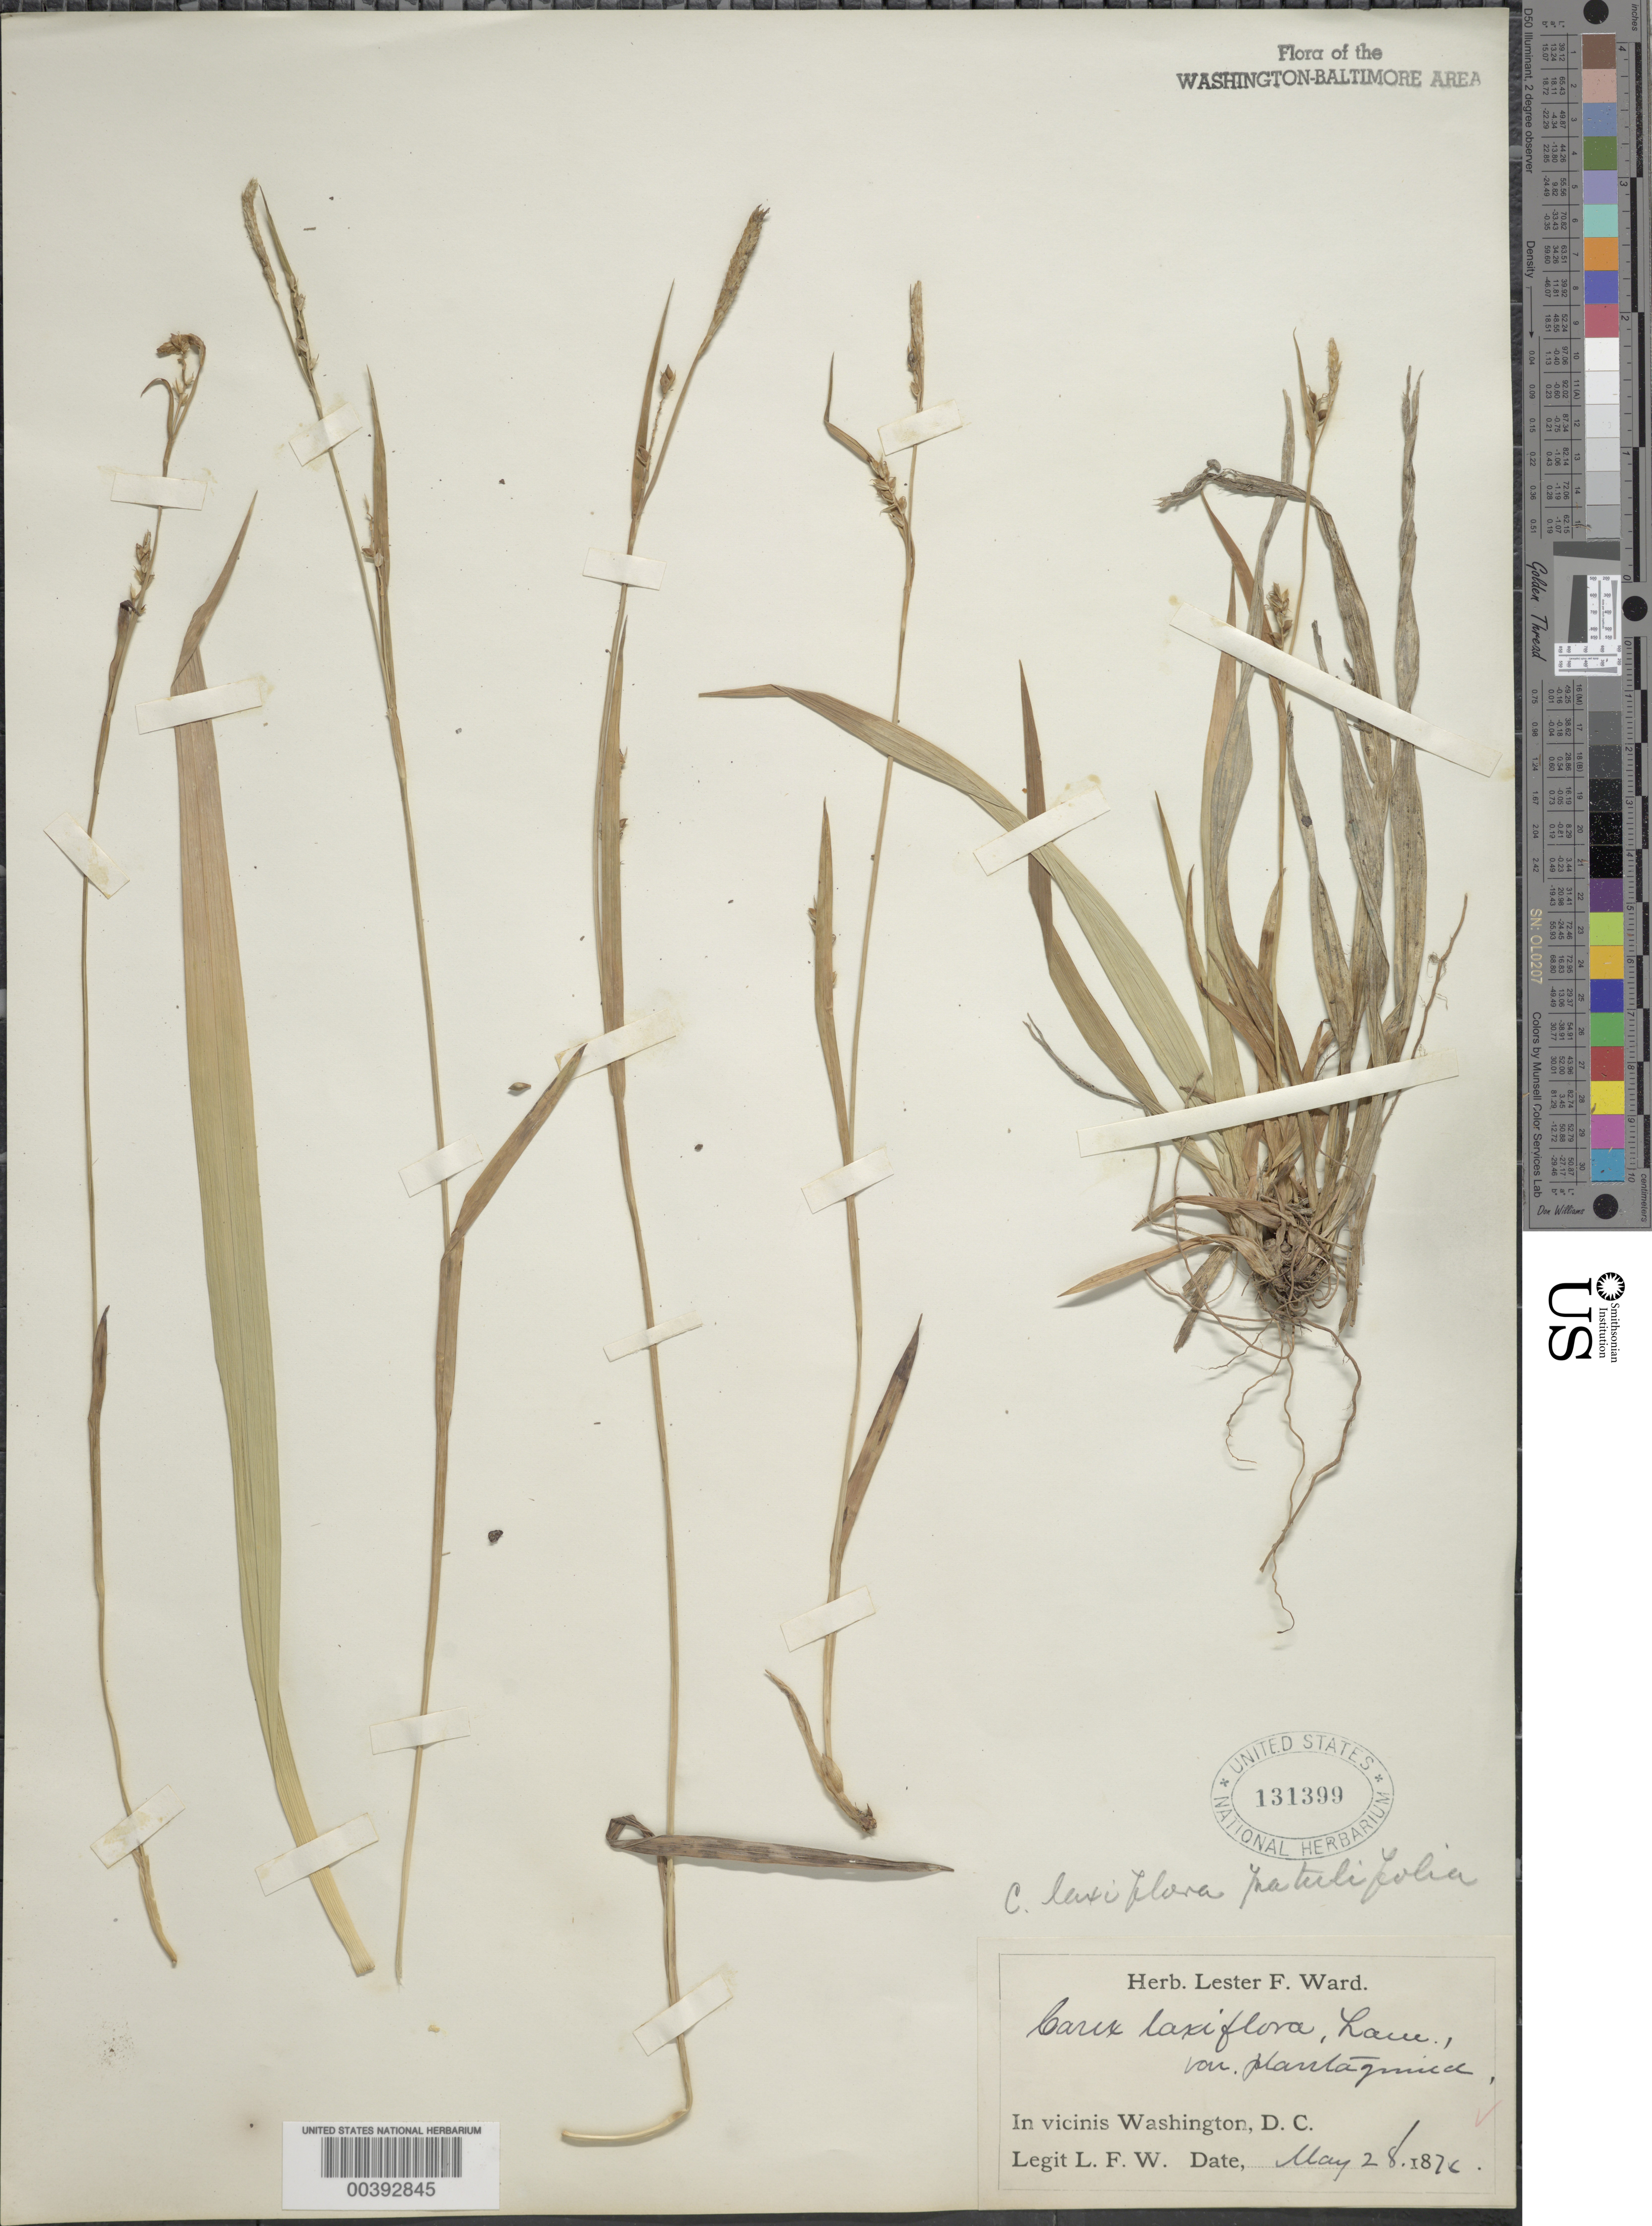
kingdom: Plantae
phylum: Tracheophyta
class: Liliopsida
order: Poales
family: Cyperaceae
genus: Carex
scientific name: Carex laxiflora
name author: Lam.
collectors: L. F. Ward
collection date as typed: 28 May 1876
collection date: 1876-05-28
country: United States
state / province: District of Columbia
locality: Washington DC Area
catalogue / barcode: US 131399